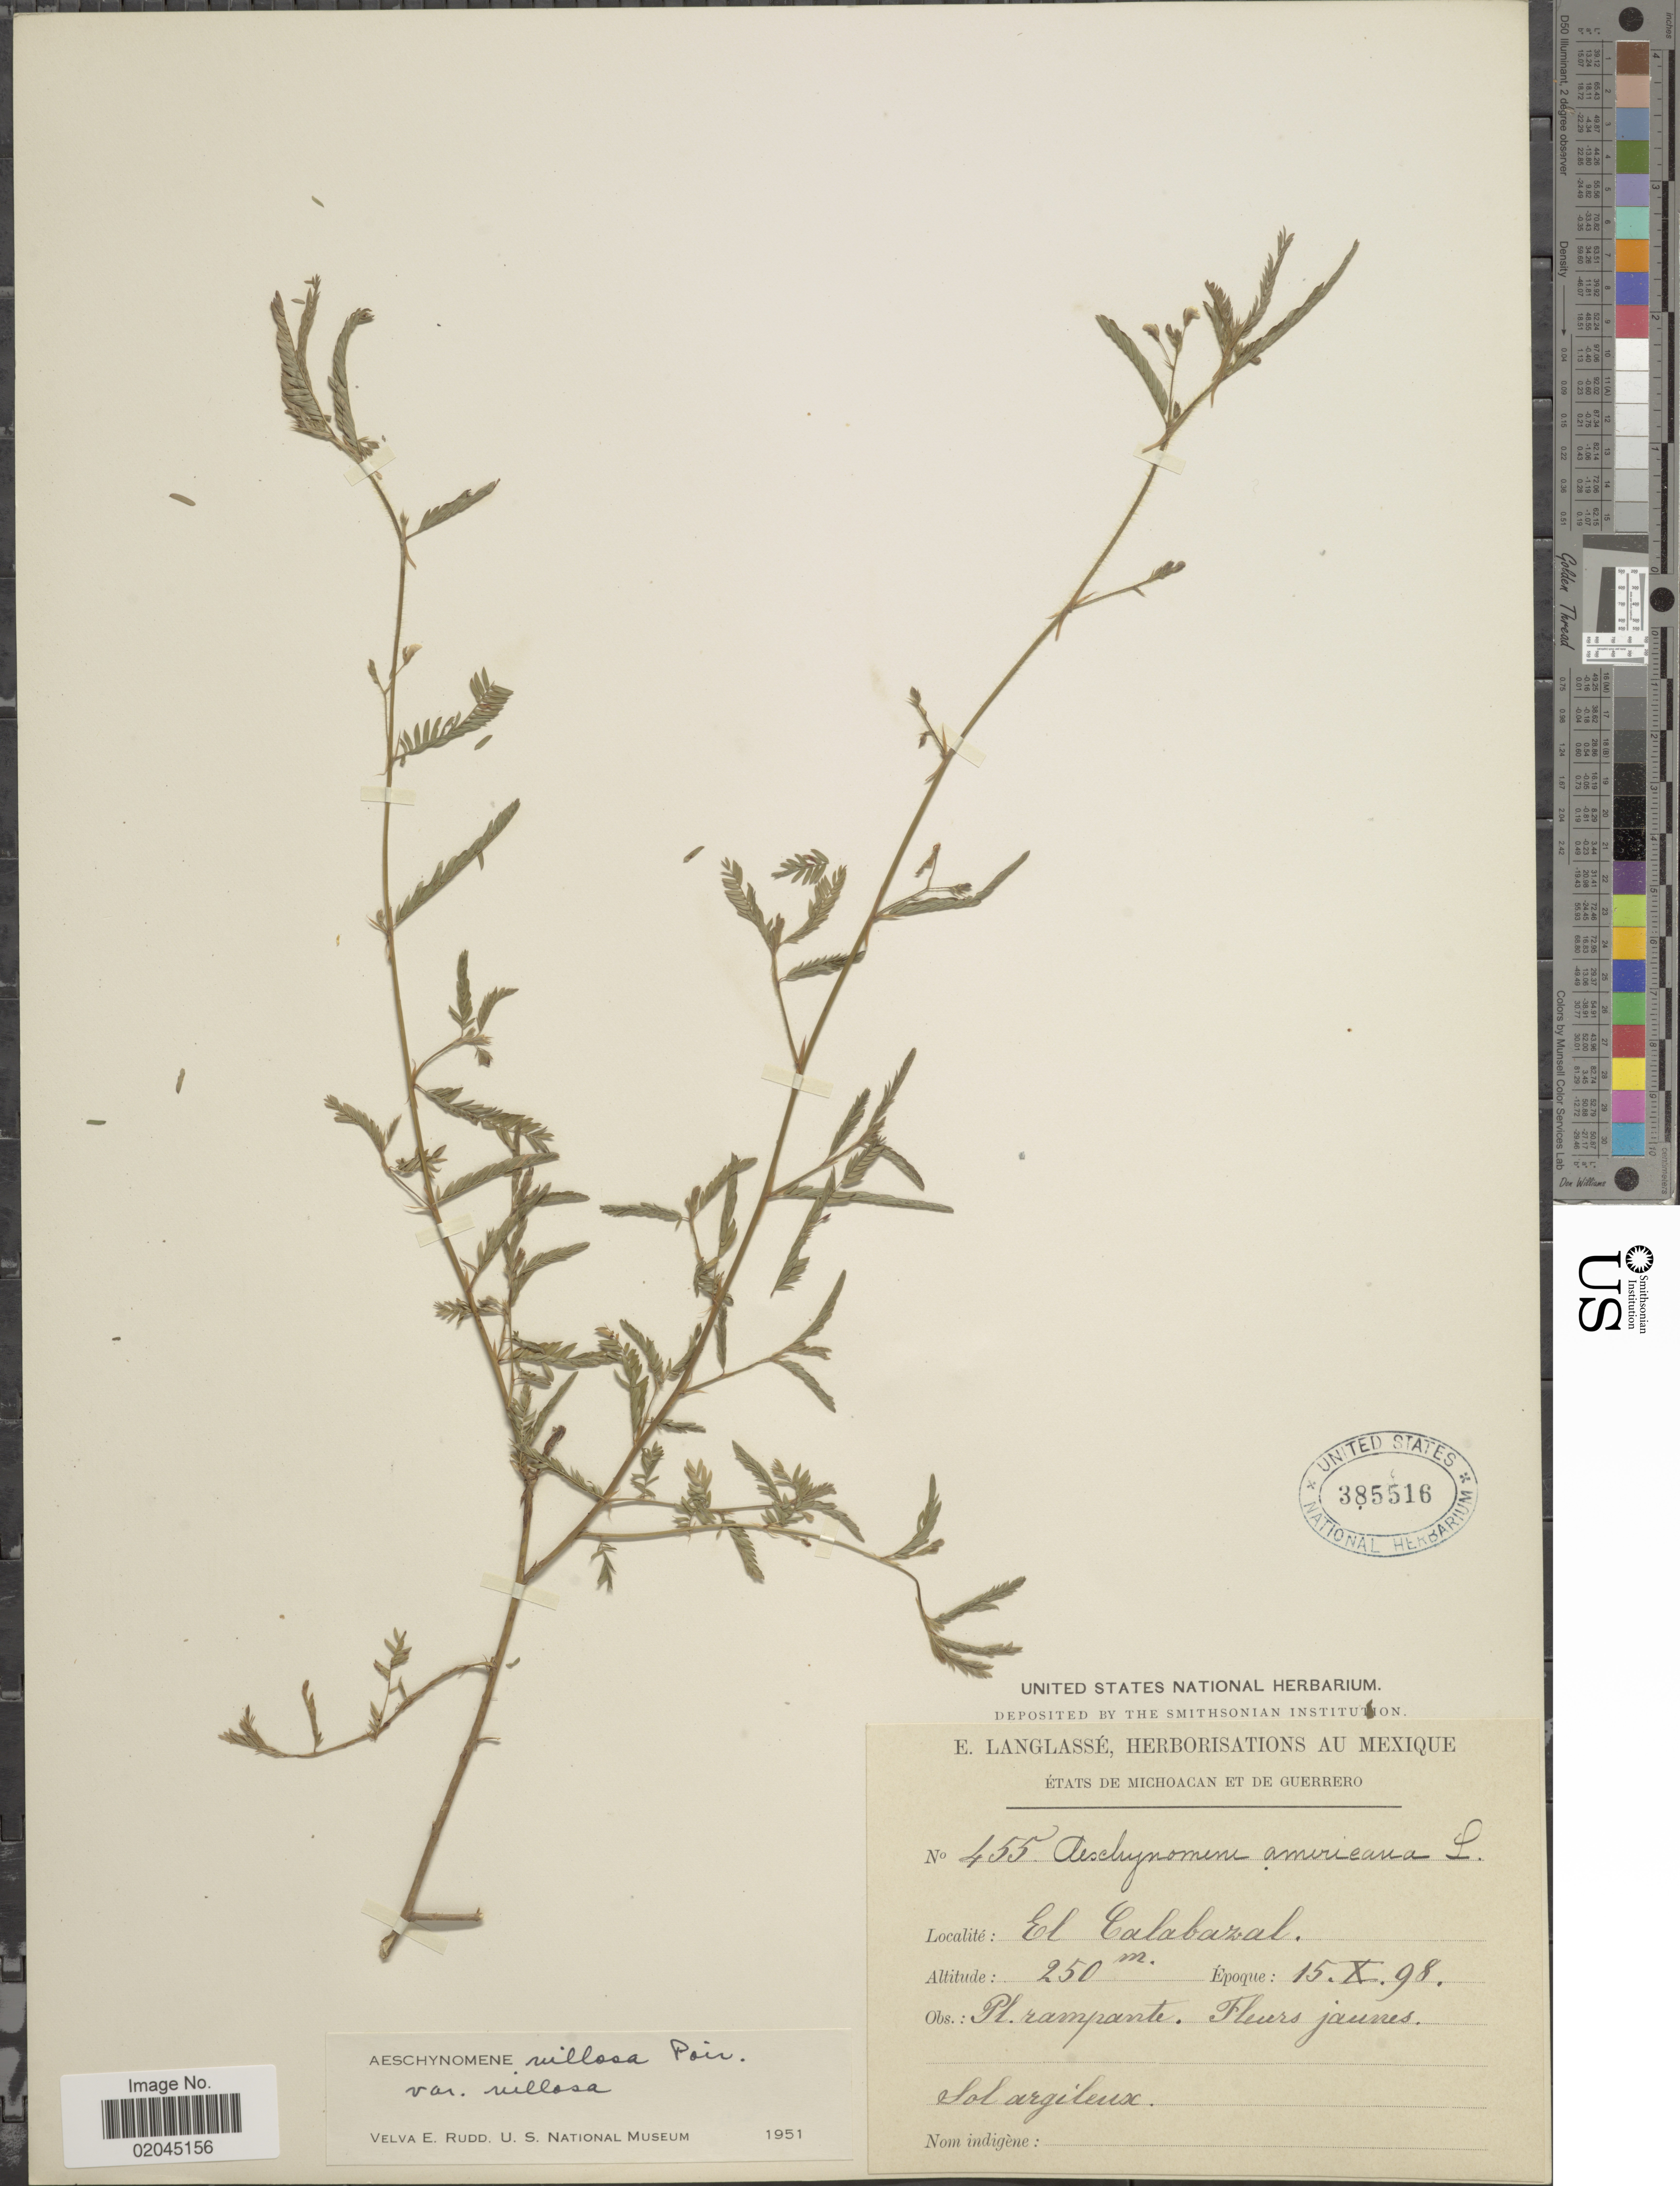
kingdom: Plantae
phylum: Tracheophyta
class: Magnoliopsida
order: Fabales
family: Fabaceae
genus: Aeschynomene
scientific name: Aeschynomene villosa var. villosa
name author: Poir.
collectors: E. Langlassé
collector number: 455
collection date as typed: Transcribed d/m/y: 15/10/98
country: Mexico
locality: États de Michoacan et de Guerrero, El Calabazal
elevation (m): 250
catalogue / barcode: US 385516